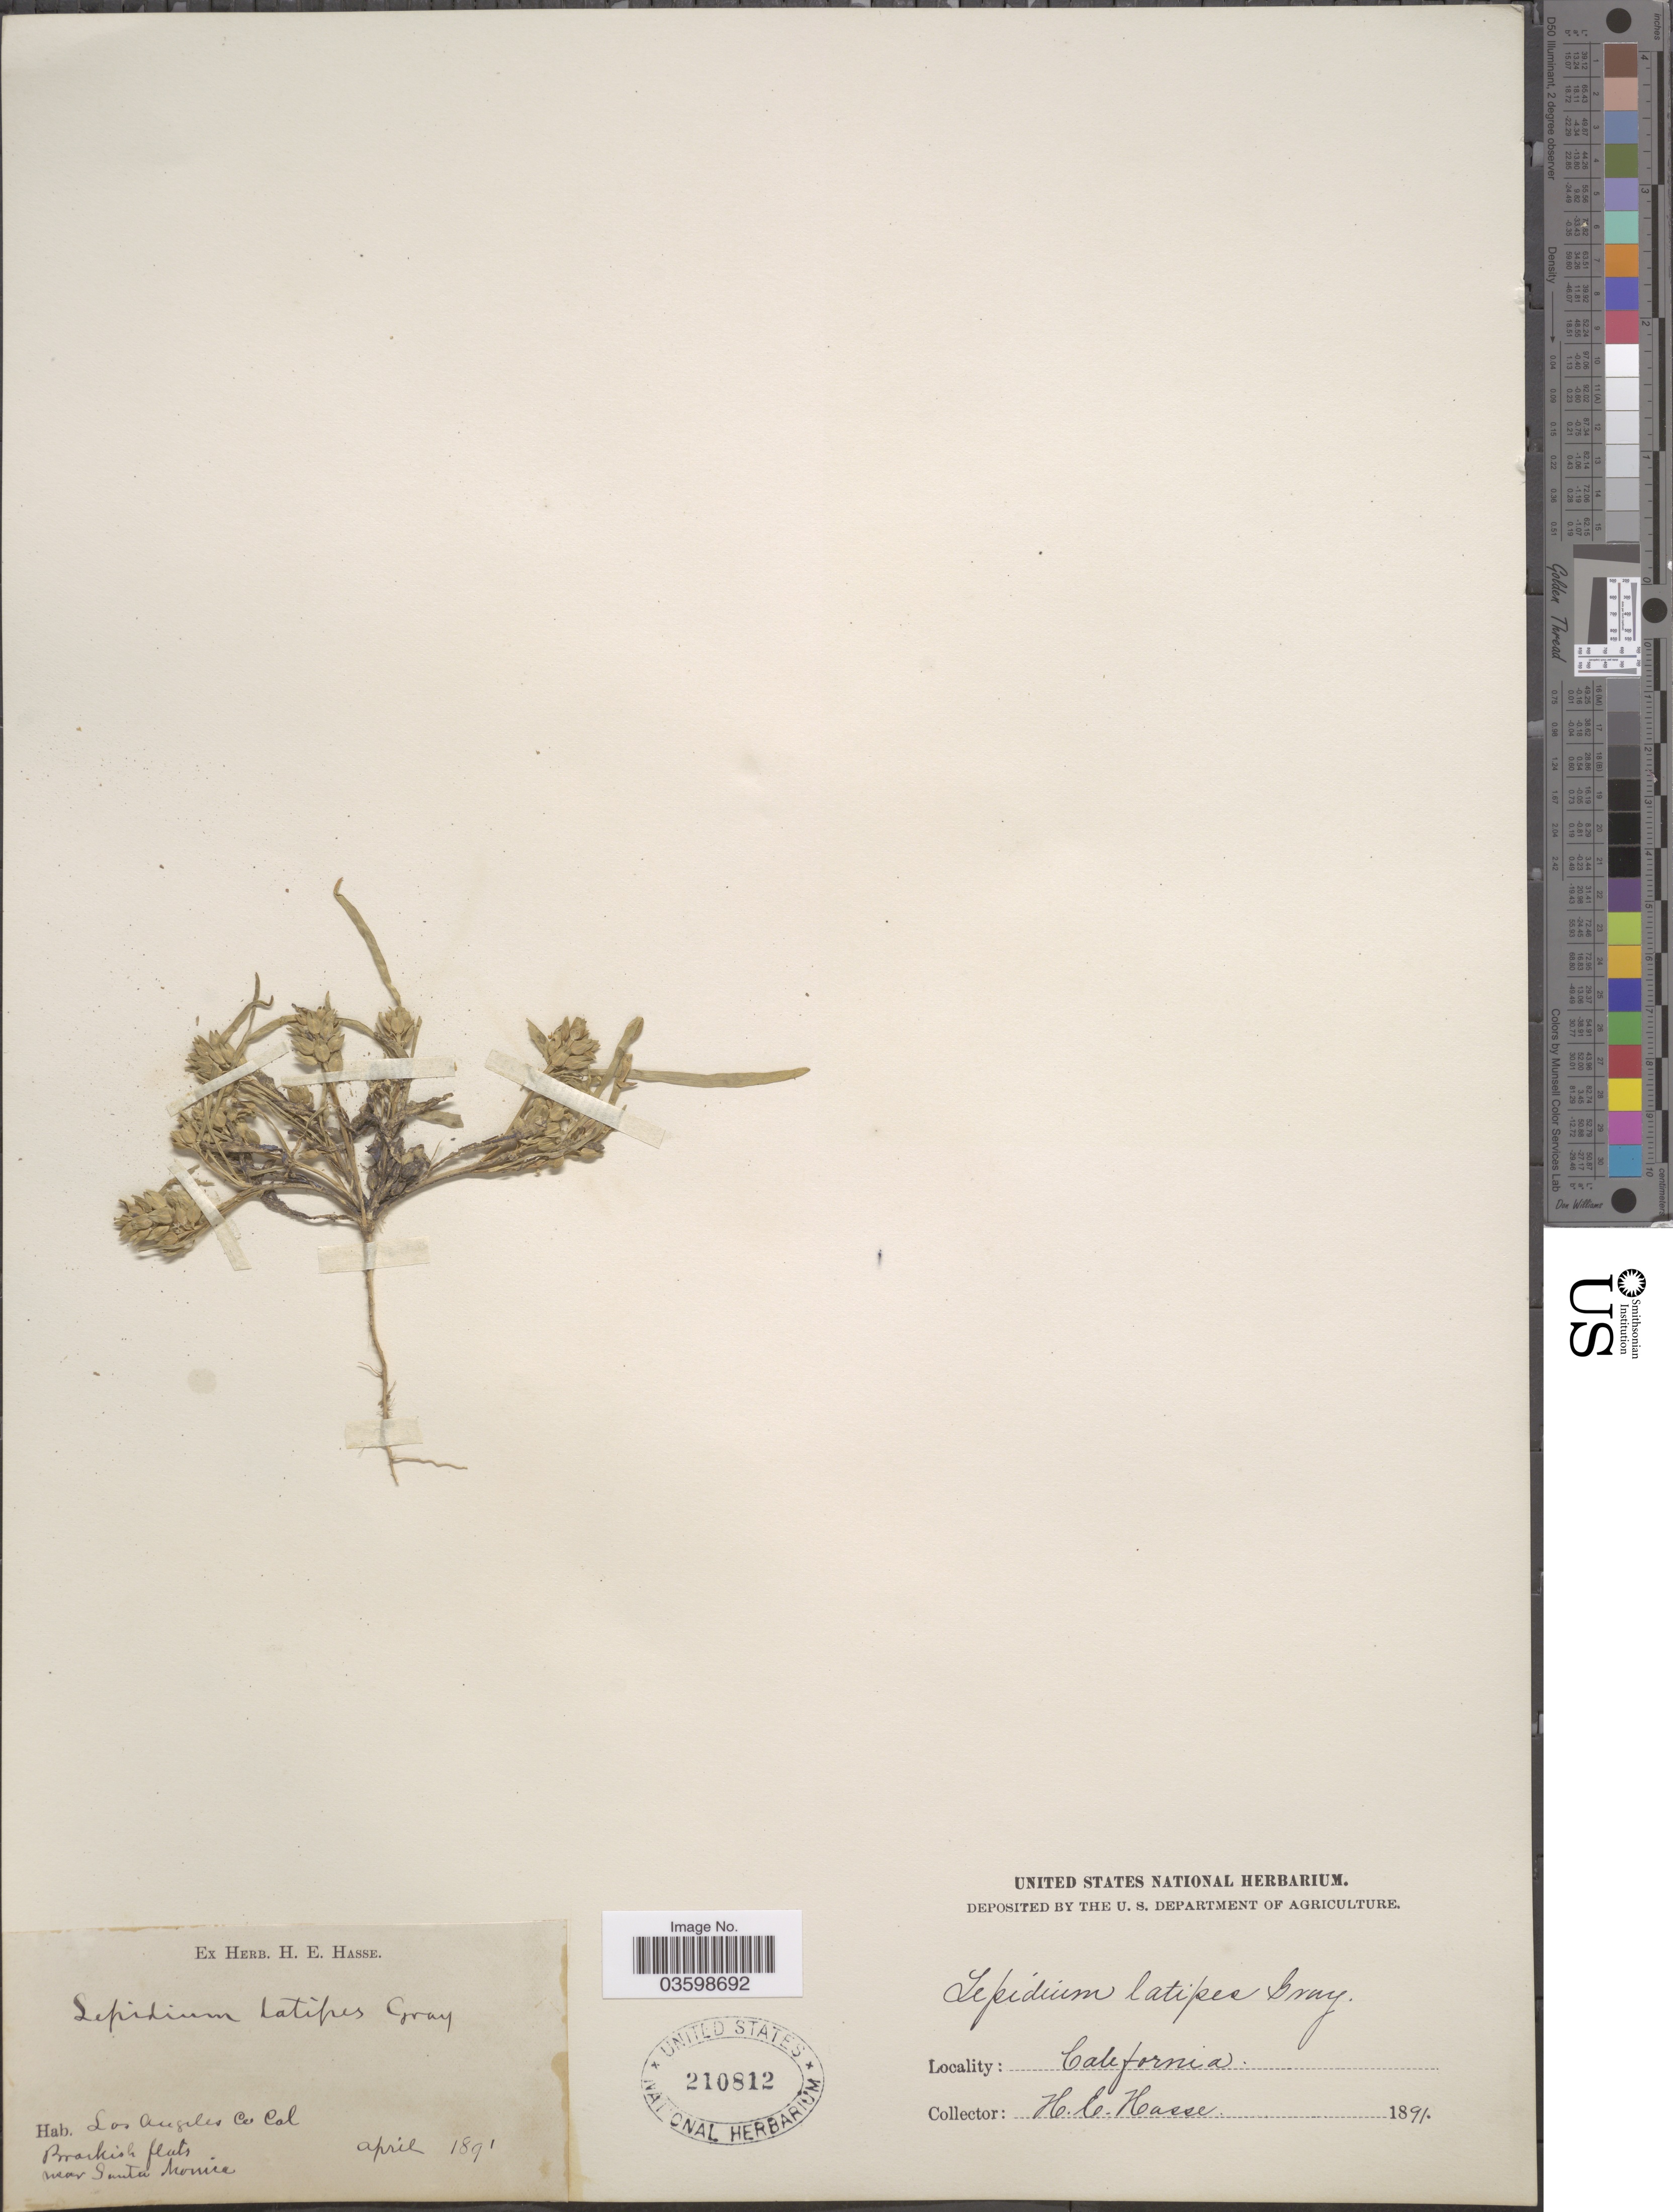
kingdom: Plantae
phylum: Tracheophyta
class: Magnoliopsida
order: Brassicales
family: Brassicaceae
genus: Lepidium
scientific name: Lepidium latipes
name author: Hook.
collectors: H. E. Hasse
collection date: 1891-04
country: United States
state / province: California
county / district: Los Angeles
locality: Los Angeles Co. Brackish flats near Santa Monica.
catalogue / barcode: US 210812